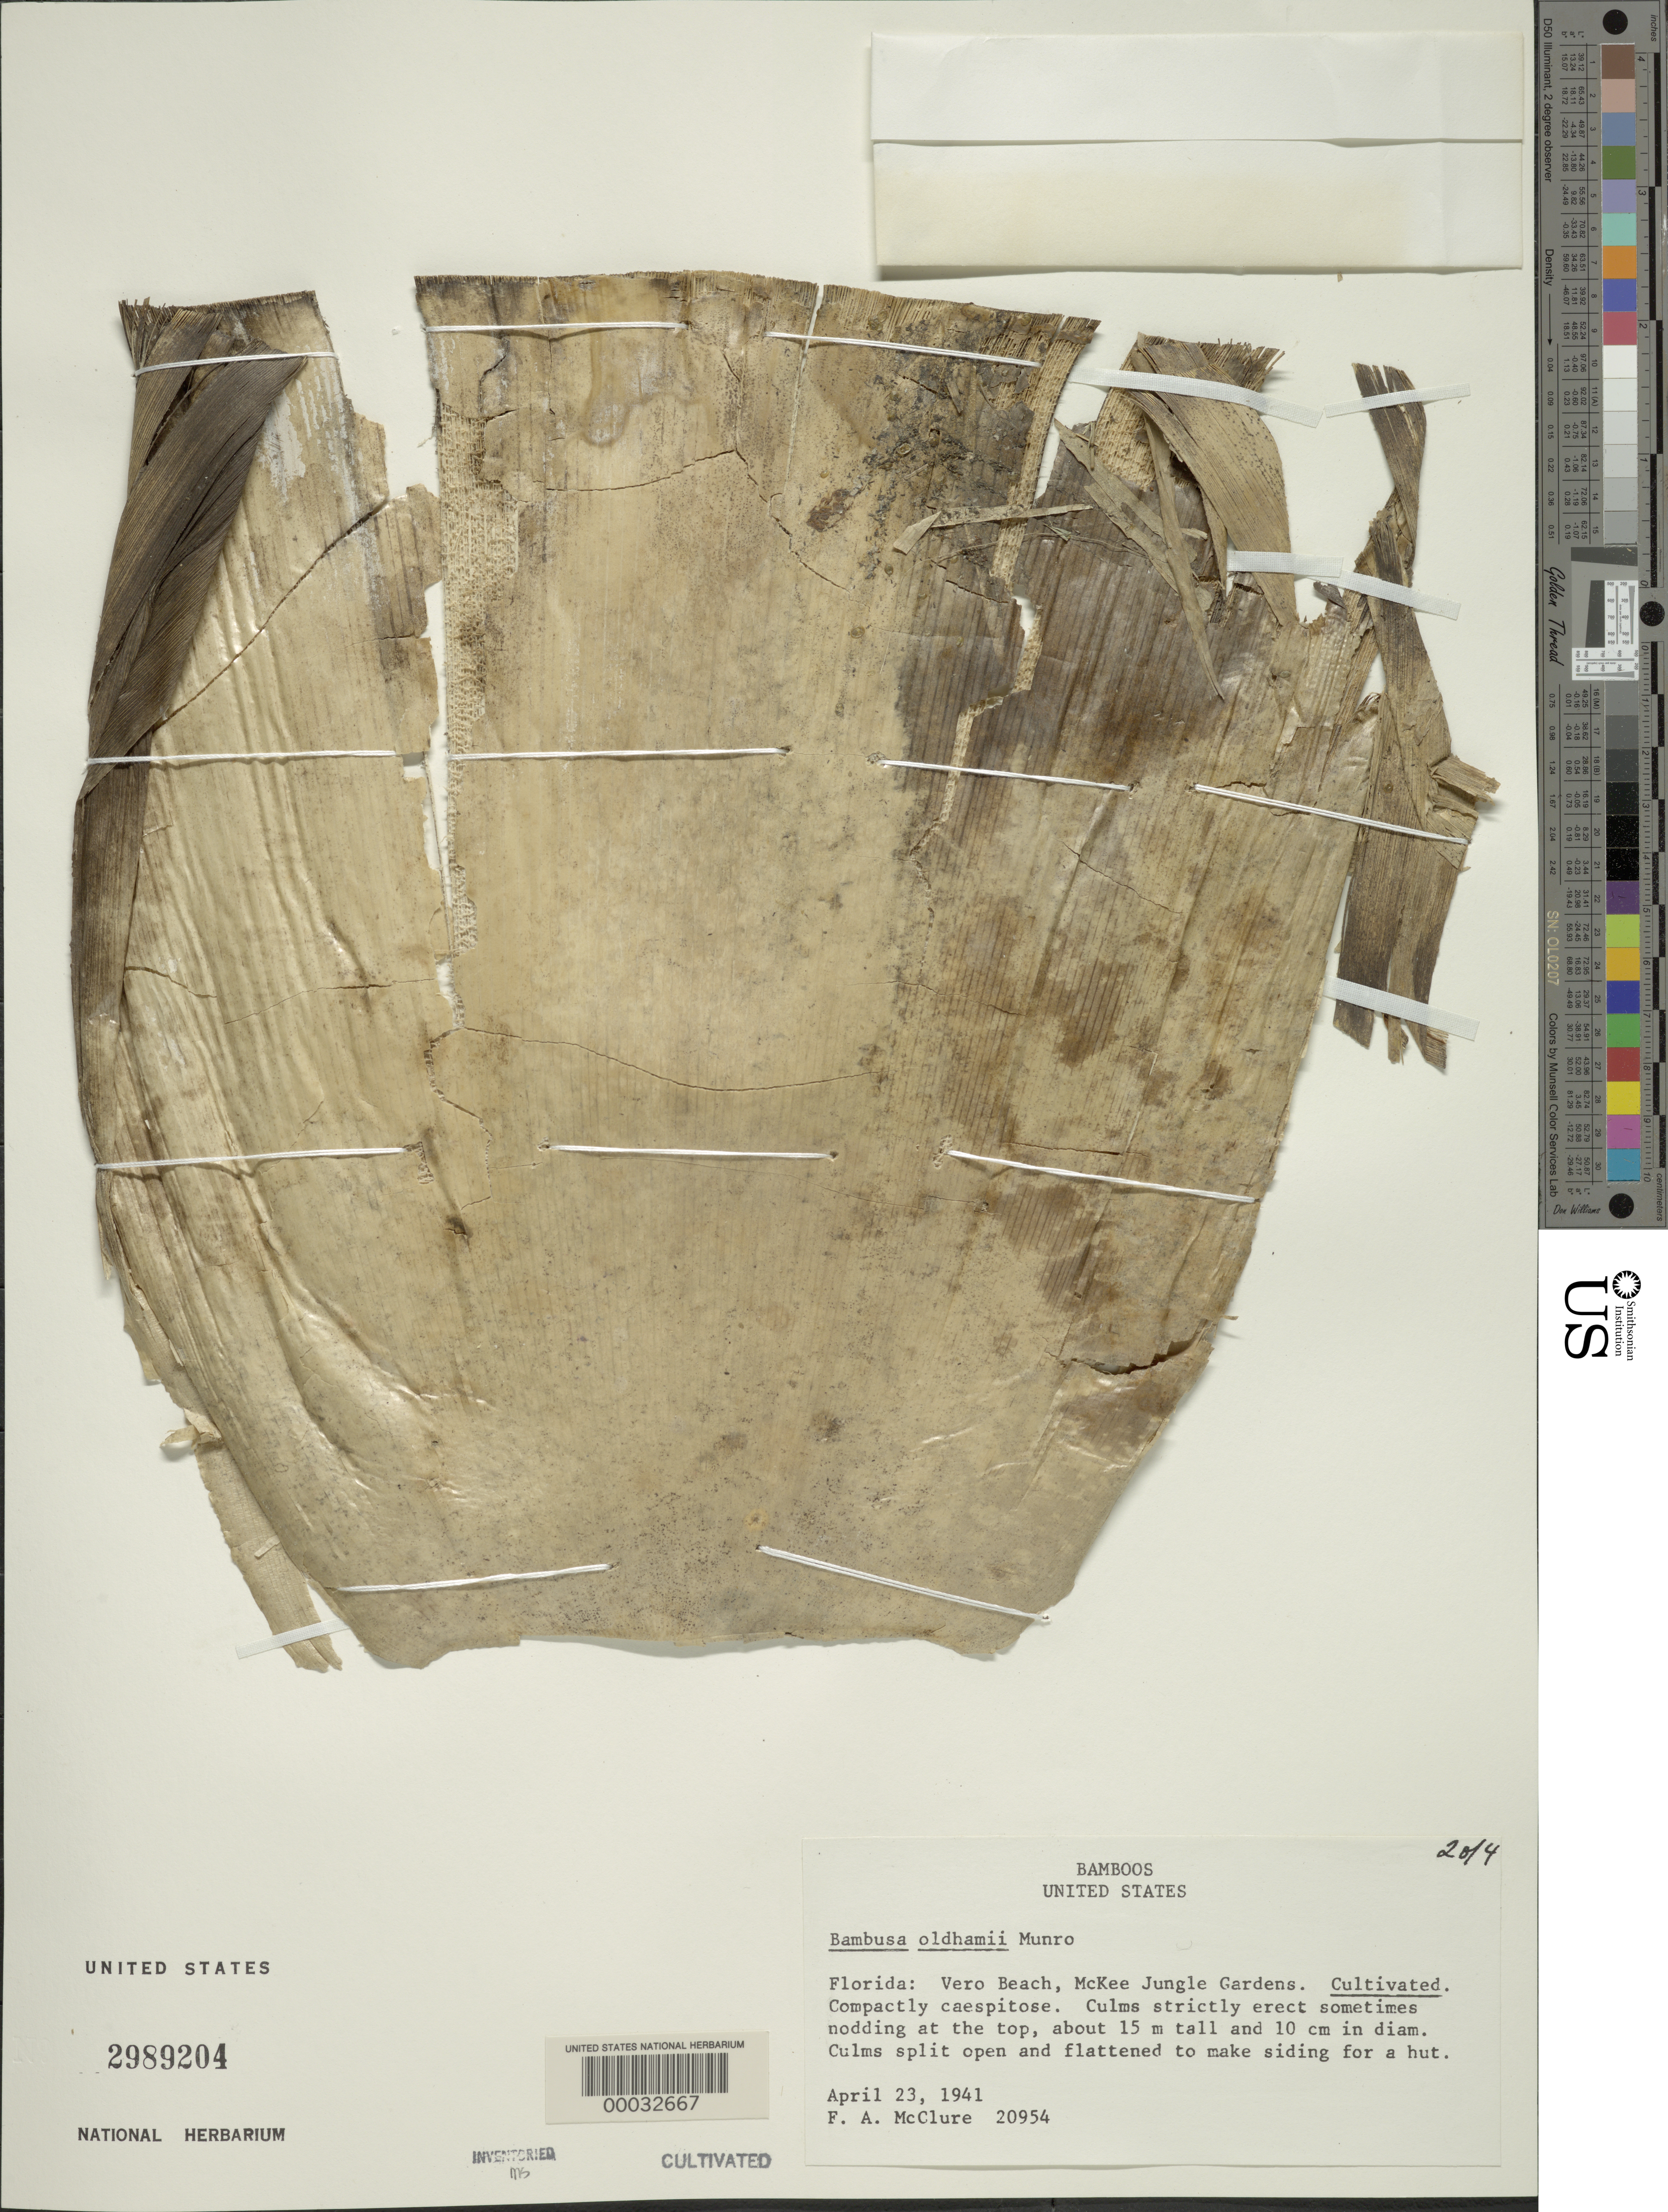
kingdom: Plantae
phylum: Tracheophyta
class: Liliopsida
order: Poales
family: Poaceae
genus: Bambusa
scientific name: Bambusa oldhamii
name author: Munro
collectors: F. A. McClure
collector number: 20954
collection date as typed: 23 Apr 1941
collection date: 1941-04-23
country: United States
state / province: Florida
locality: Mckee jungle gardens-vero beach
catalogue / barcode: US 2989204